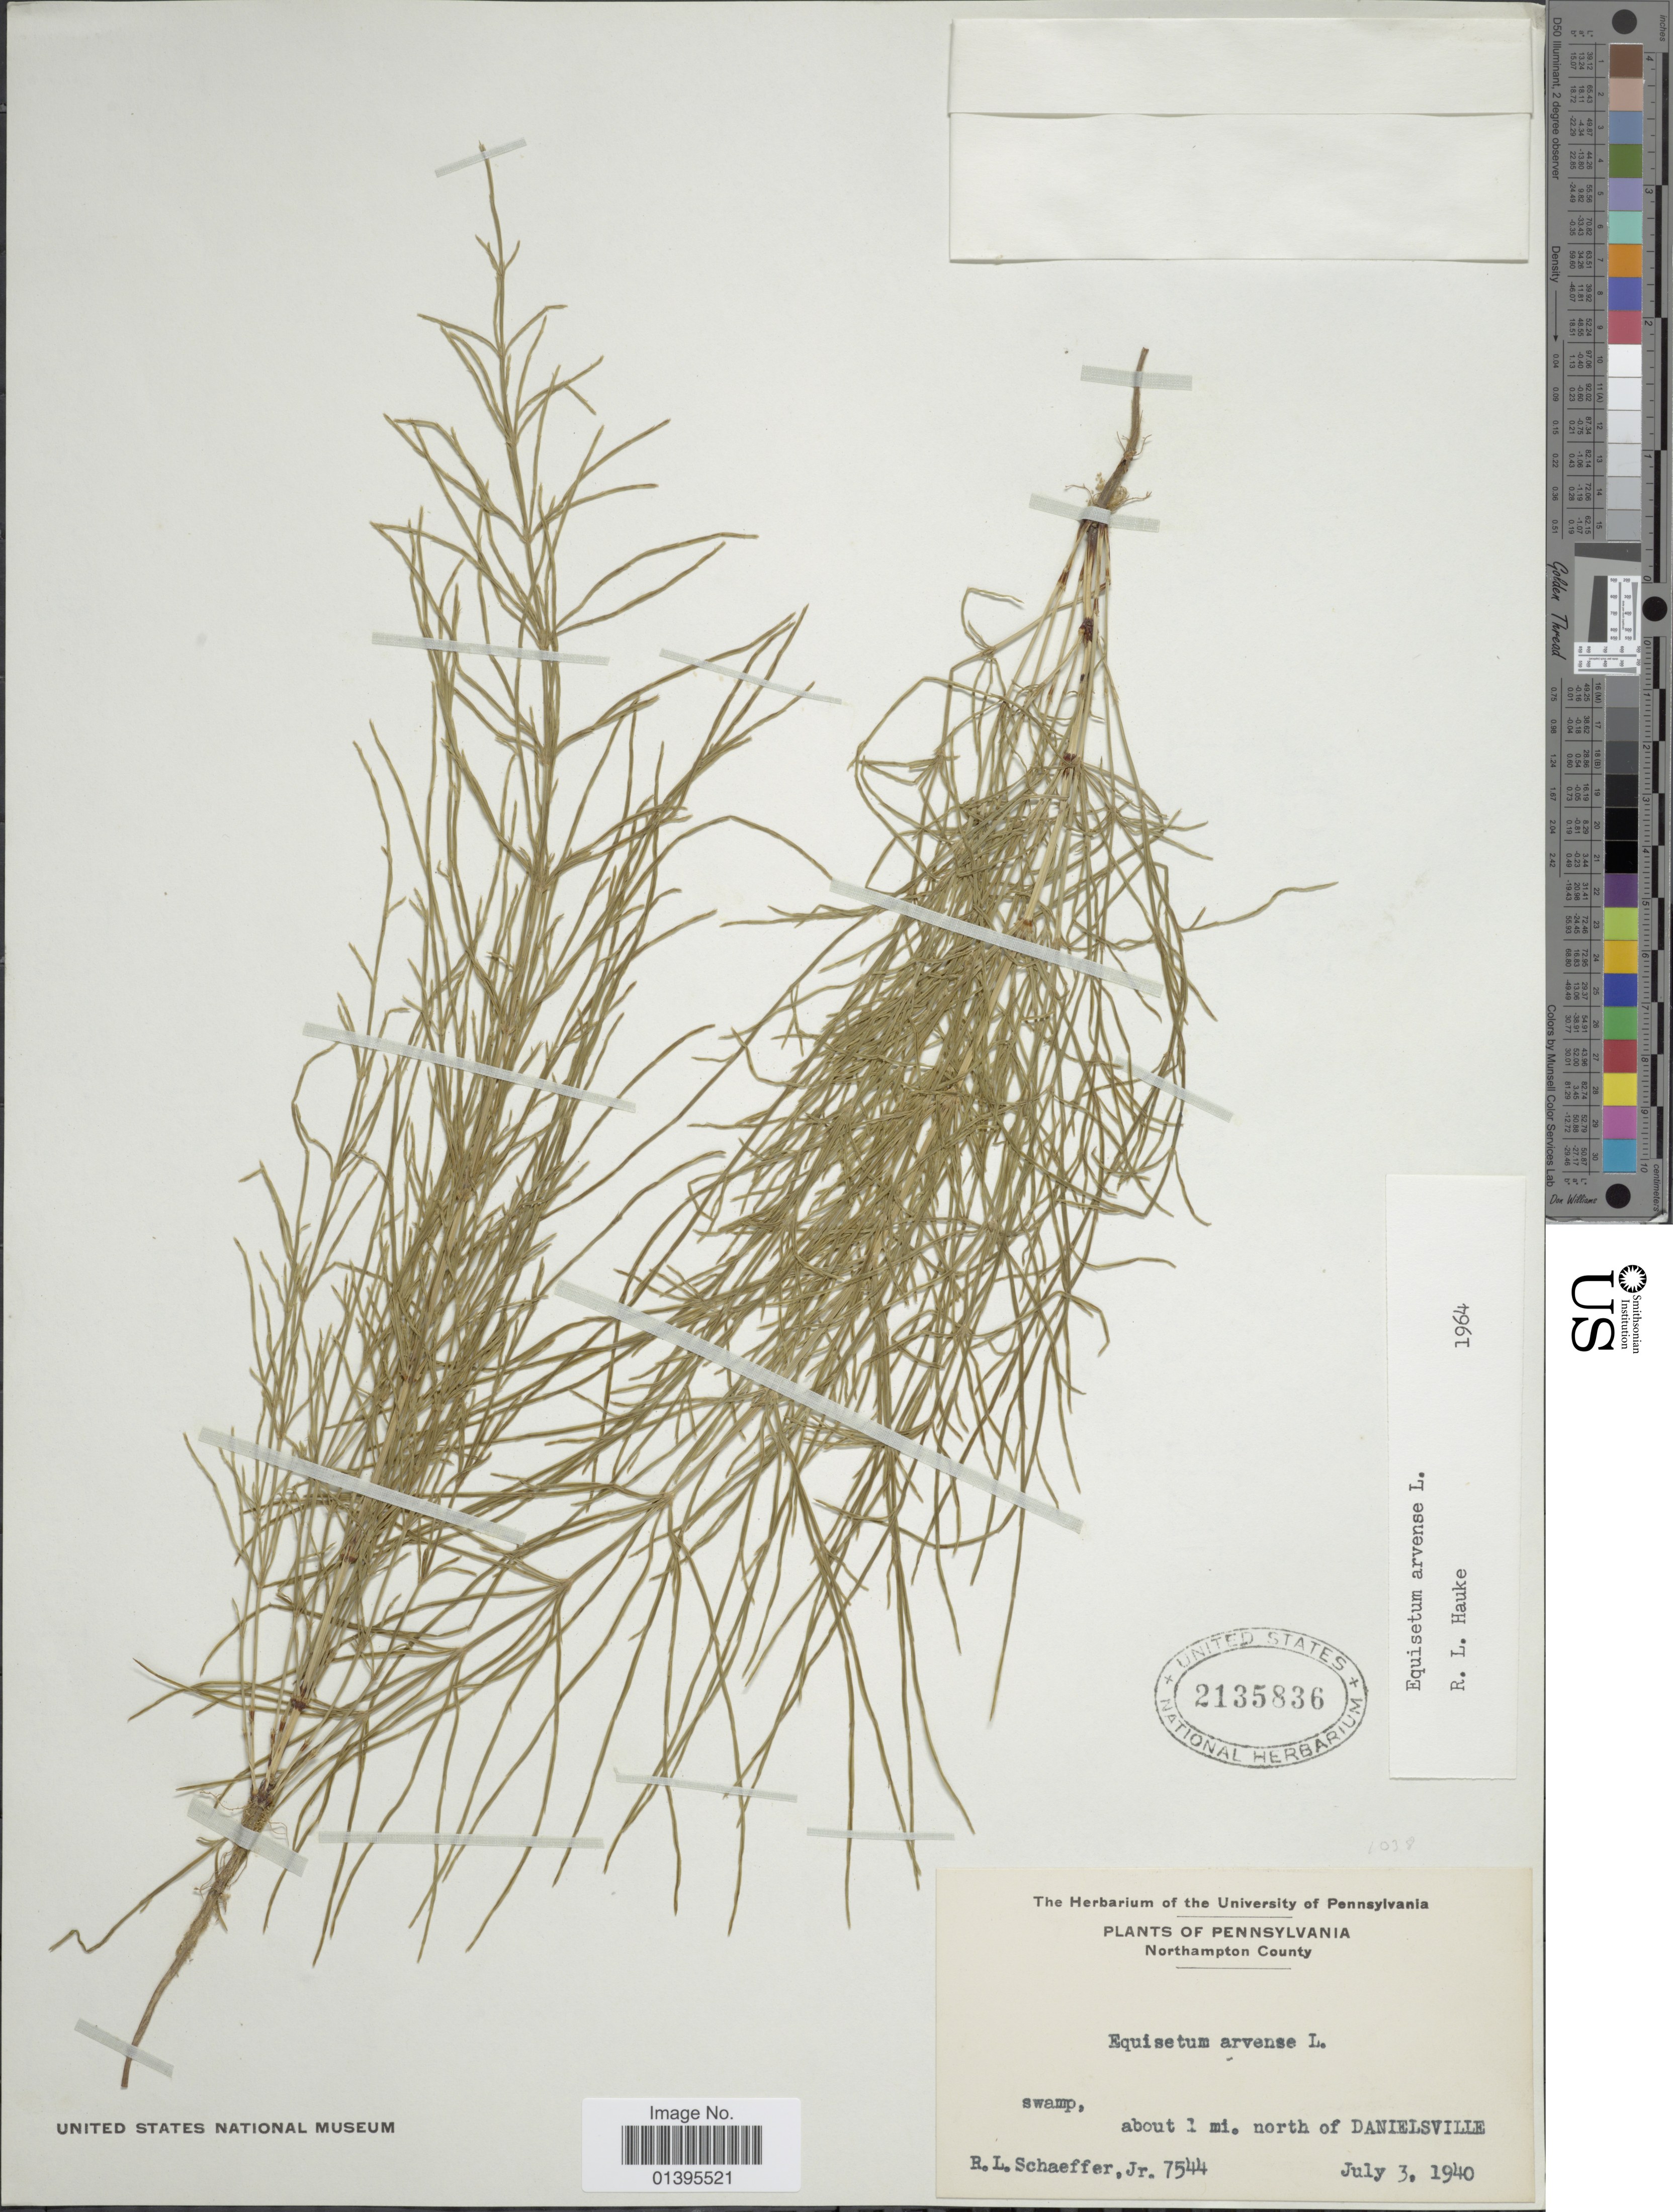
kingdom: Plantae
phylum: Tracheophyta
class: Polypodiopsida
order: Equisetales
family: Equisetaceae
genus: Equisetum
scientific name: Equisetum arvense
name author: L.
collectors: R. L. Schaeffer Jr.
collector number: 7544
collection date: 1940-07-03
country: United States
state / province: Pennsylvania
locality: Northampton County, about 1 mi. north of Danielsville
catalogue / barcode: US 2135836